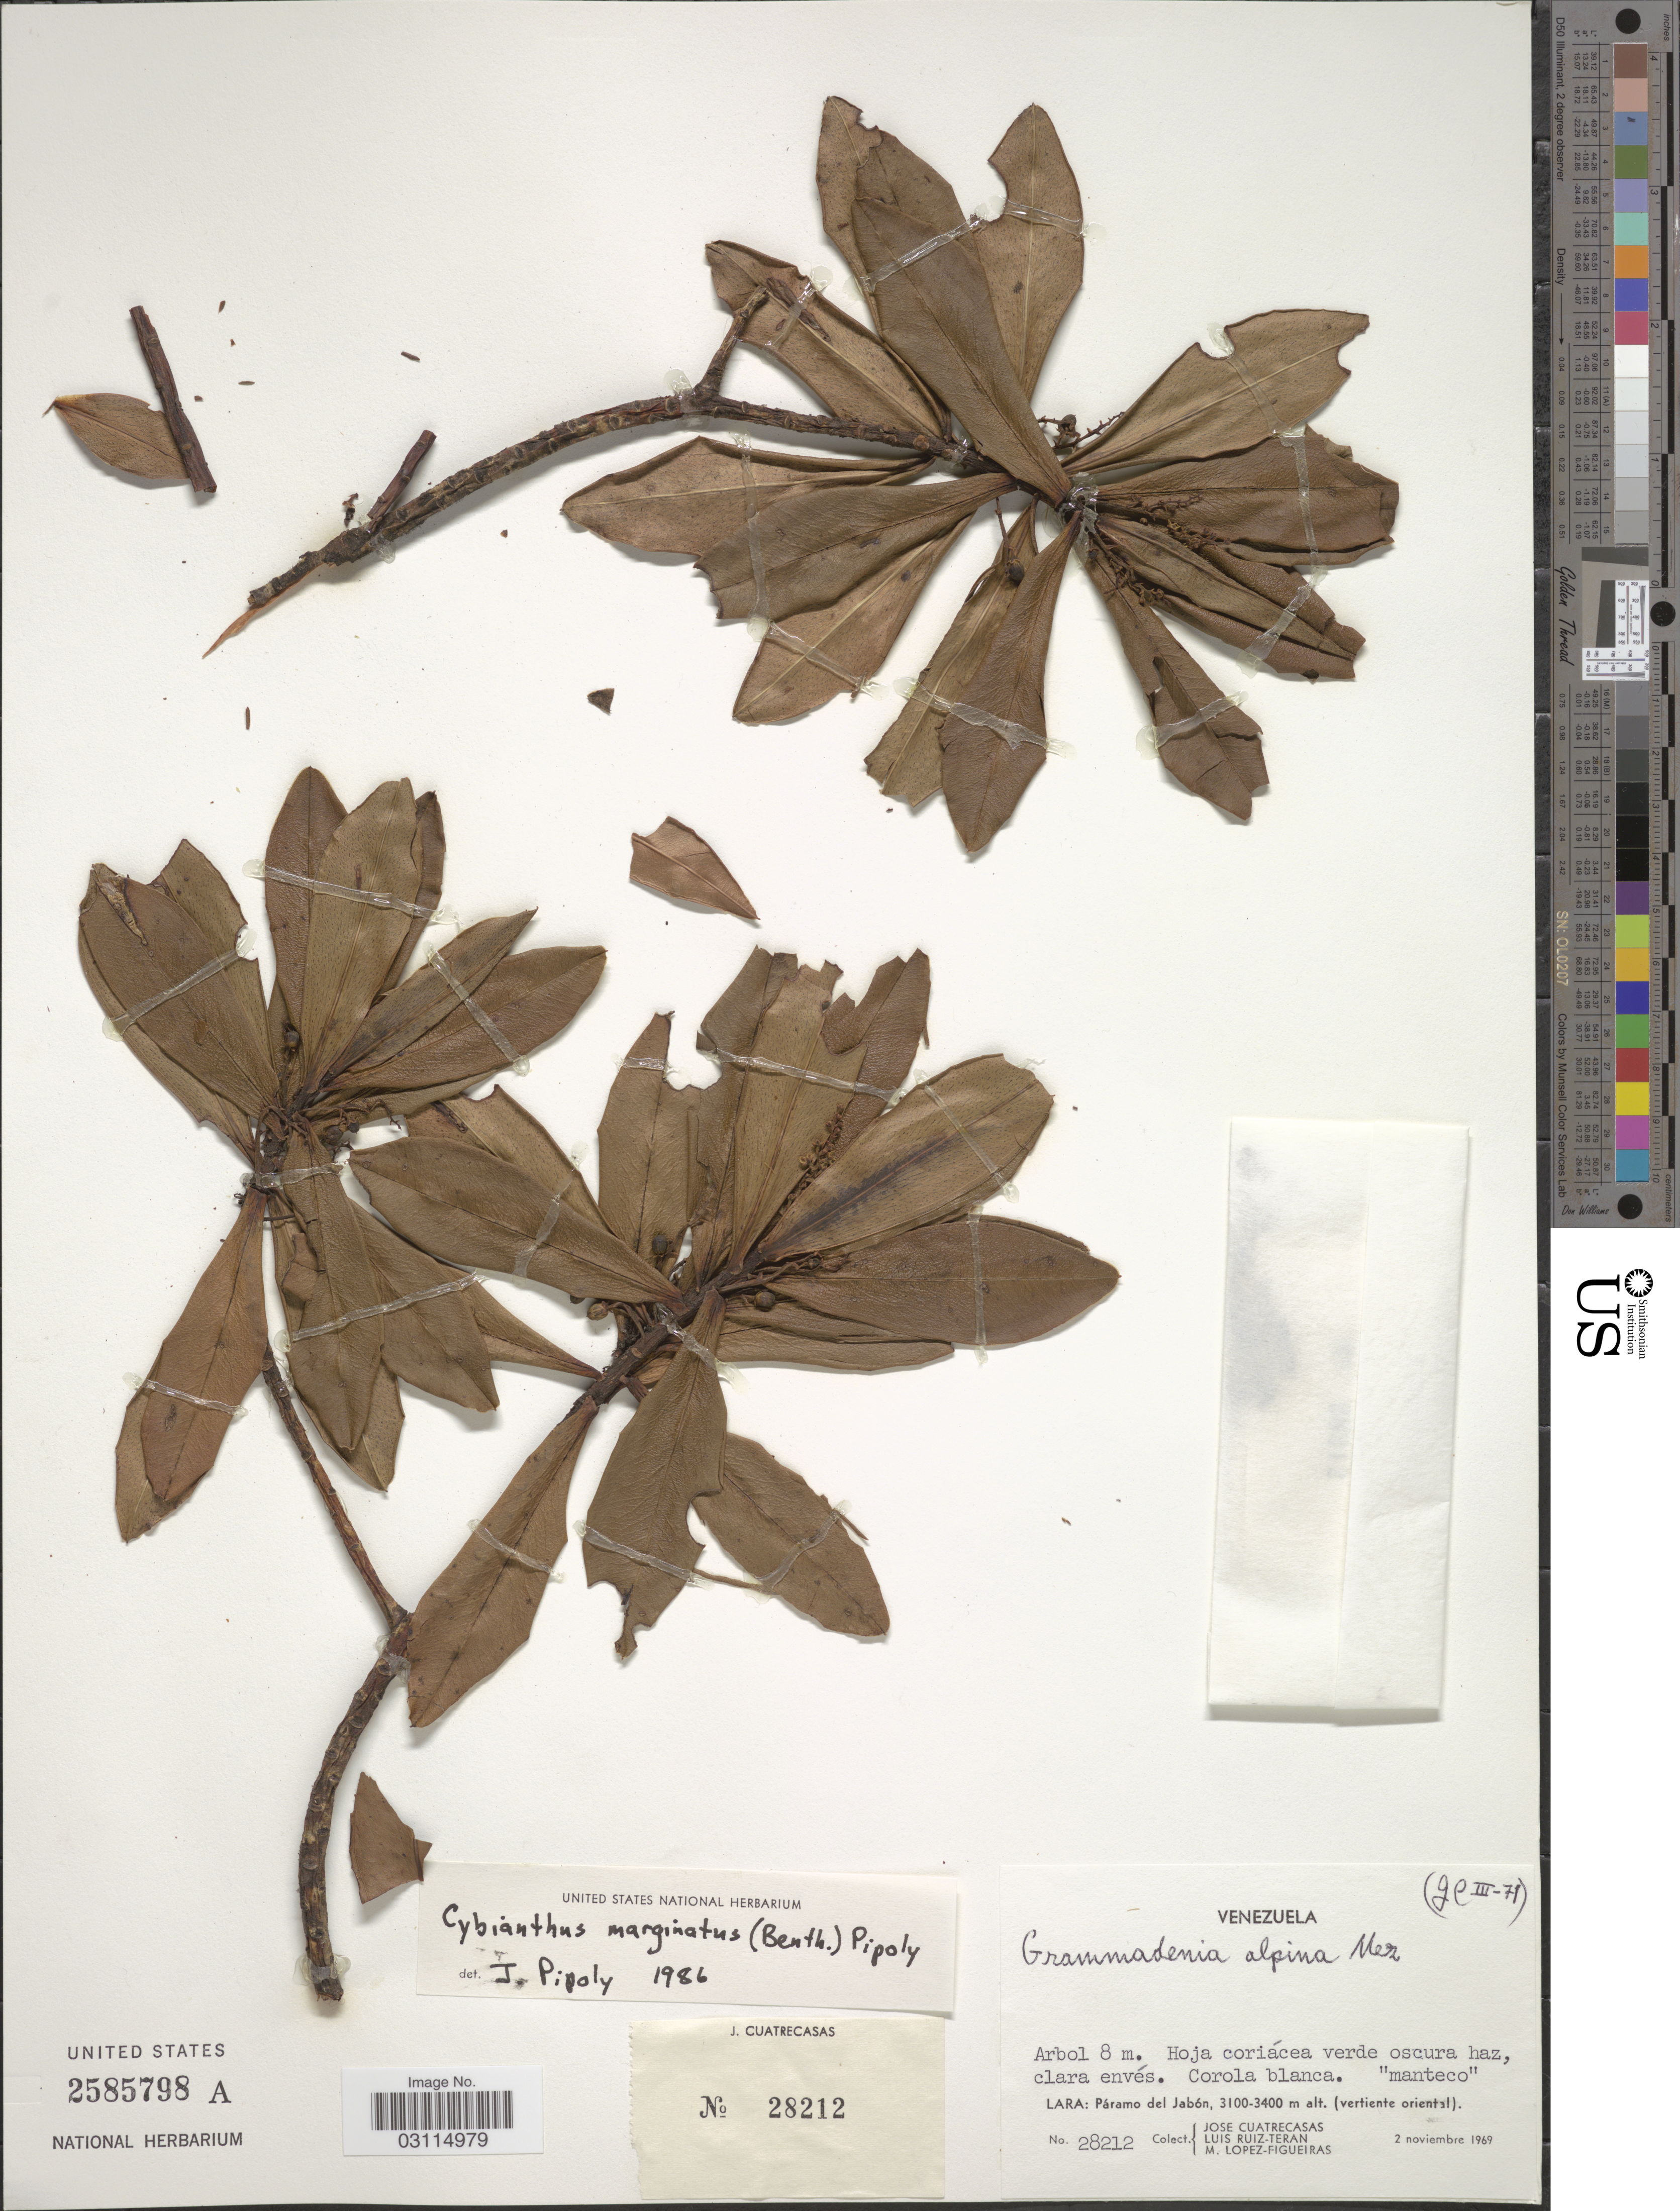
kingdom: Plantae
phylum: Tracheophyta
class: Magnoliopsida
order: Ericales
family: Primulaceae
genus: Cybianthus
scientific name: Cybianthus marginatus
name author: (Benth.) Pipoly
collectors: J. Cuatrecasas, L. E. Ruíz-Terán & M. Lopéz-F.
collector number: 28212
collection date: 1969-11-02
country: Venezuela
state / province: Lara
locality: Lara: Páramo del Jabón (vertiente oriental).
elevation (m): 3100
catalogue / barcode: US 2585798A